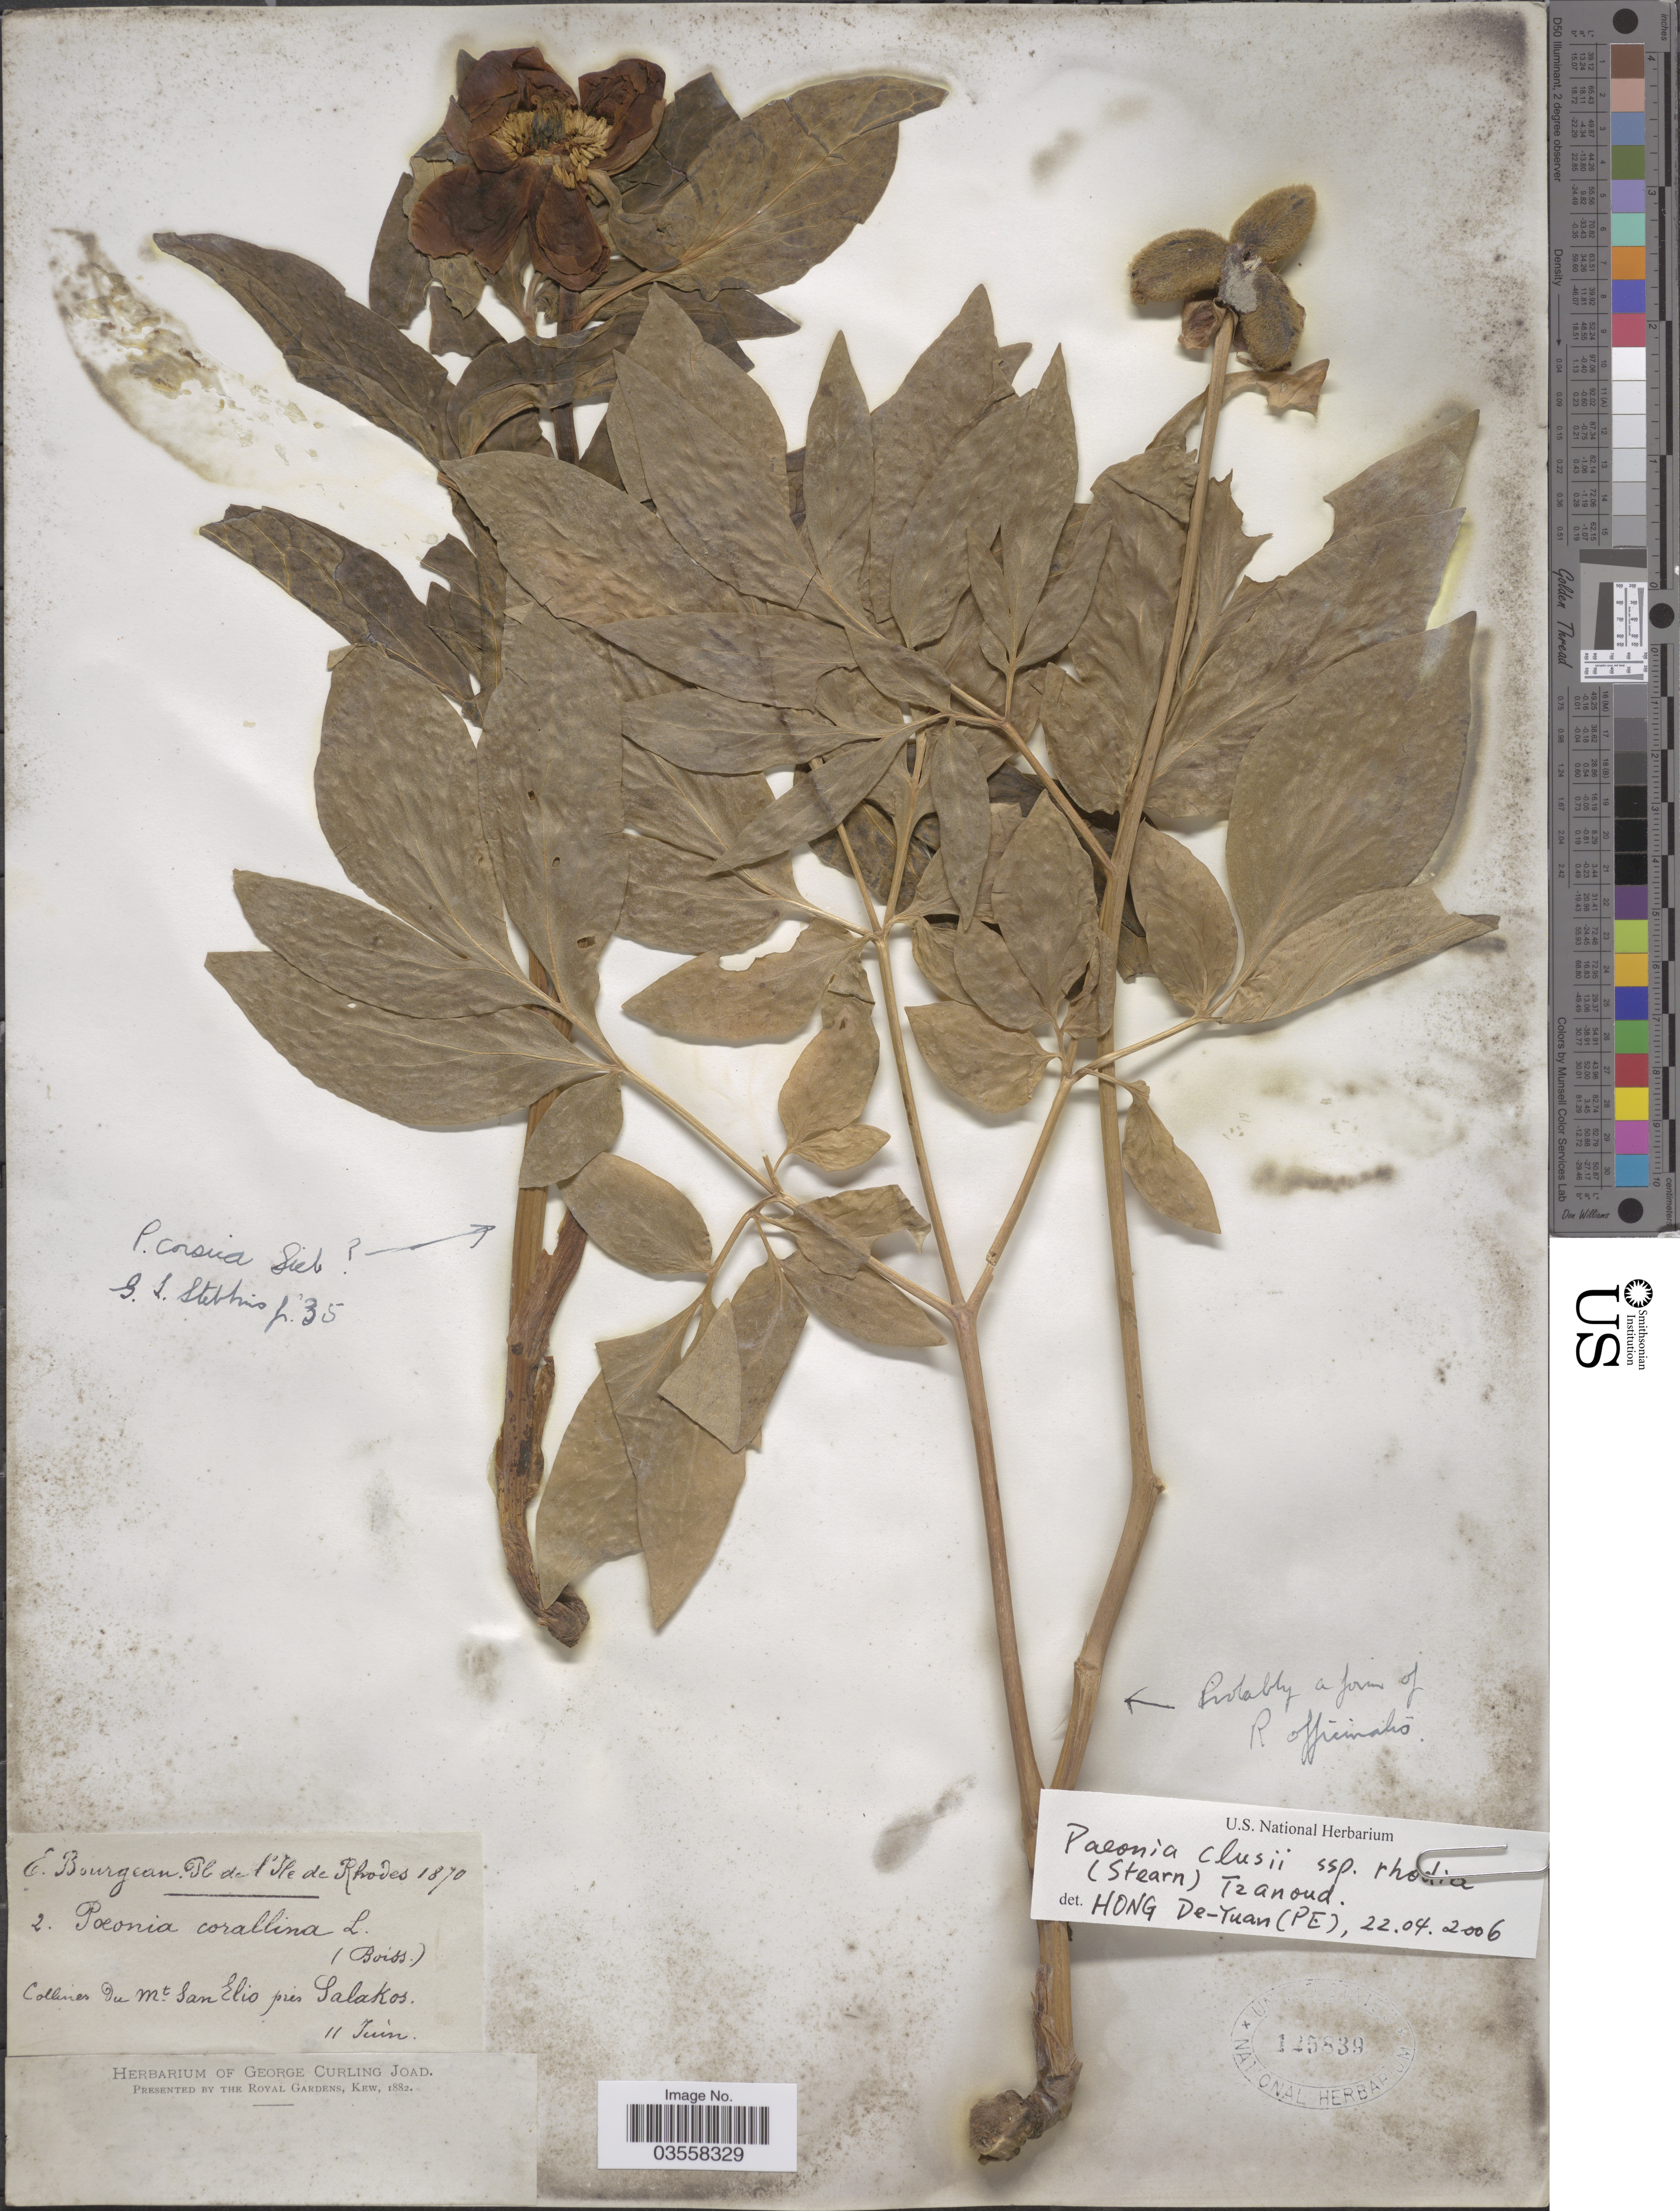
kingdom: Plantae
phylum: Tracheophyta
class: Magnoliopsida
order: Saxifragales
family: Paeoniaceae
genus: Paeonia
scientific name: Paeonia clusii subsp. rhodia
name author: Tzanoud.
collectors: E. Bourgeau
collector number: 2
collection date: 1870-06-11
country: Greece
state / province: South Aegean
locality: Ile de Rhodes. Collines du Mt. San Elio près Salakos.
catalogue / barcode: US 125839